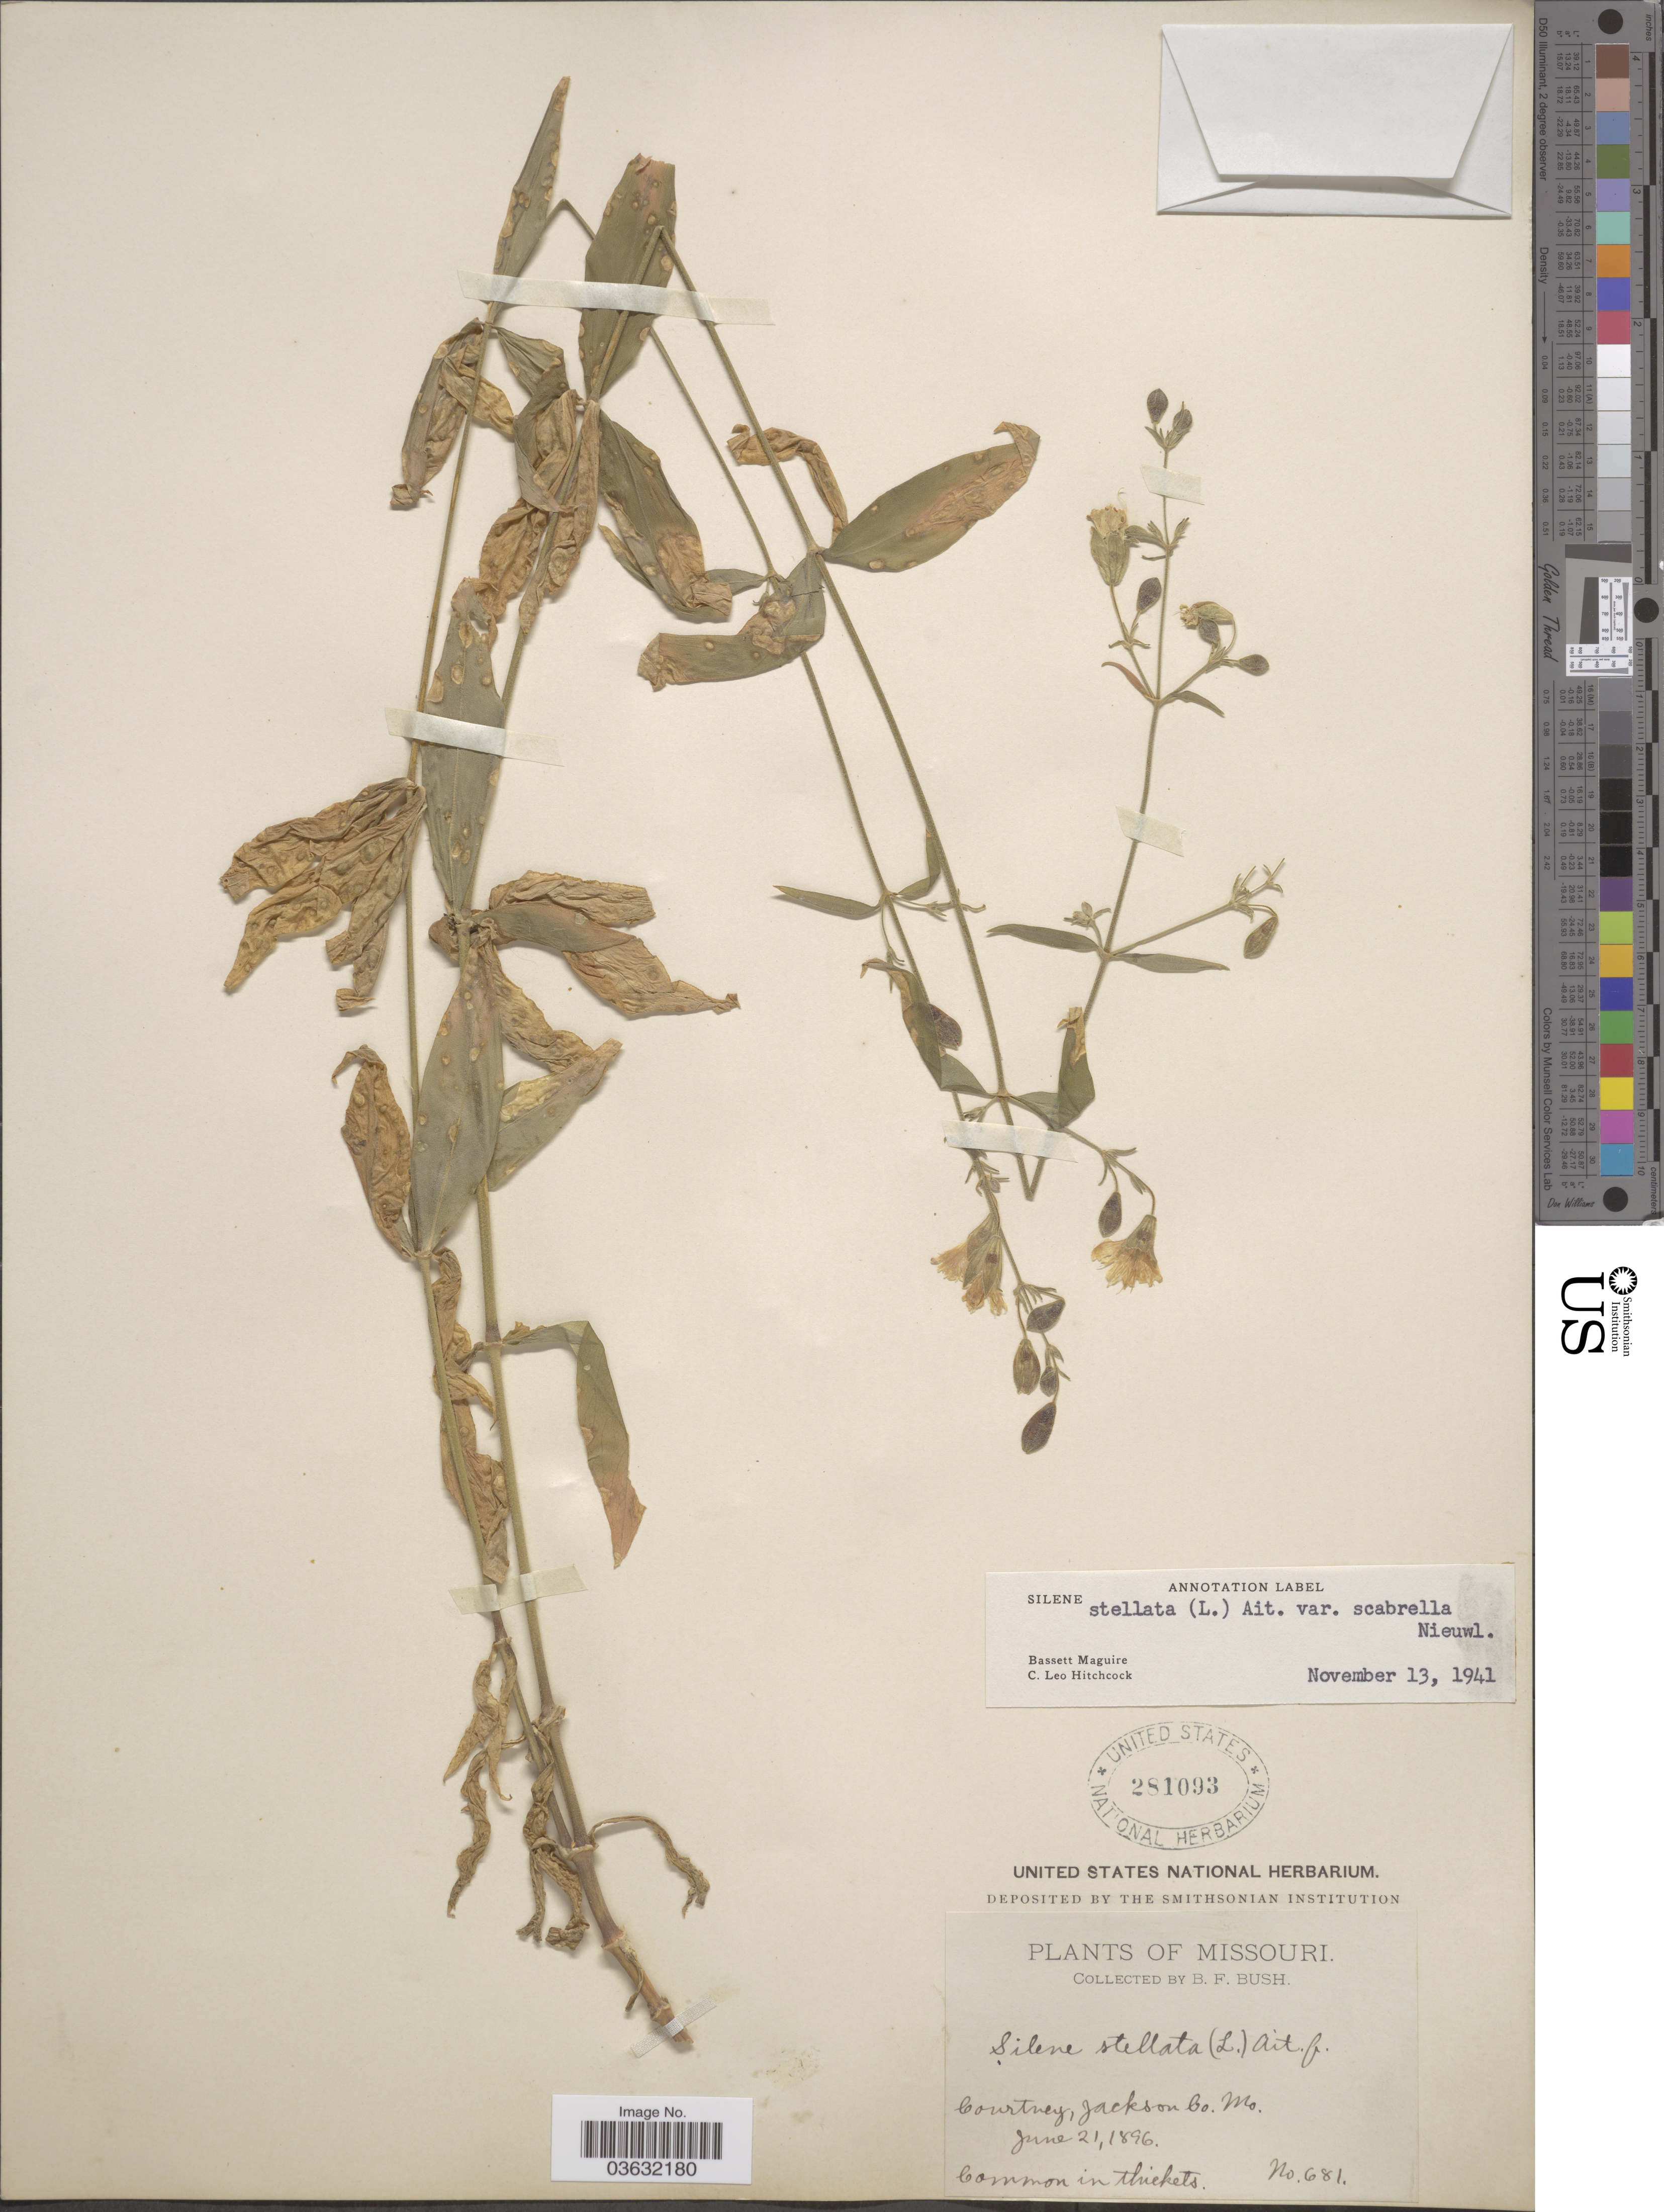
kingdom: Plantae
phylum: Tracheophyta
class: Magnoliopsida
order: Caryophyllales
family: Caryophyllaceae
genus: Silene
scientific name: Silene stellata var. scabrella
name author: (Nieuwl.) E.J. Palmer & Steyerm.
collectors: B. F. Bush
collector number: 681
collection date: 1896-06-21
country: United States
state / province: Missouri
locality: Courtney, Jackson Co.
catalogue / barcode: US 281093